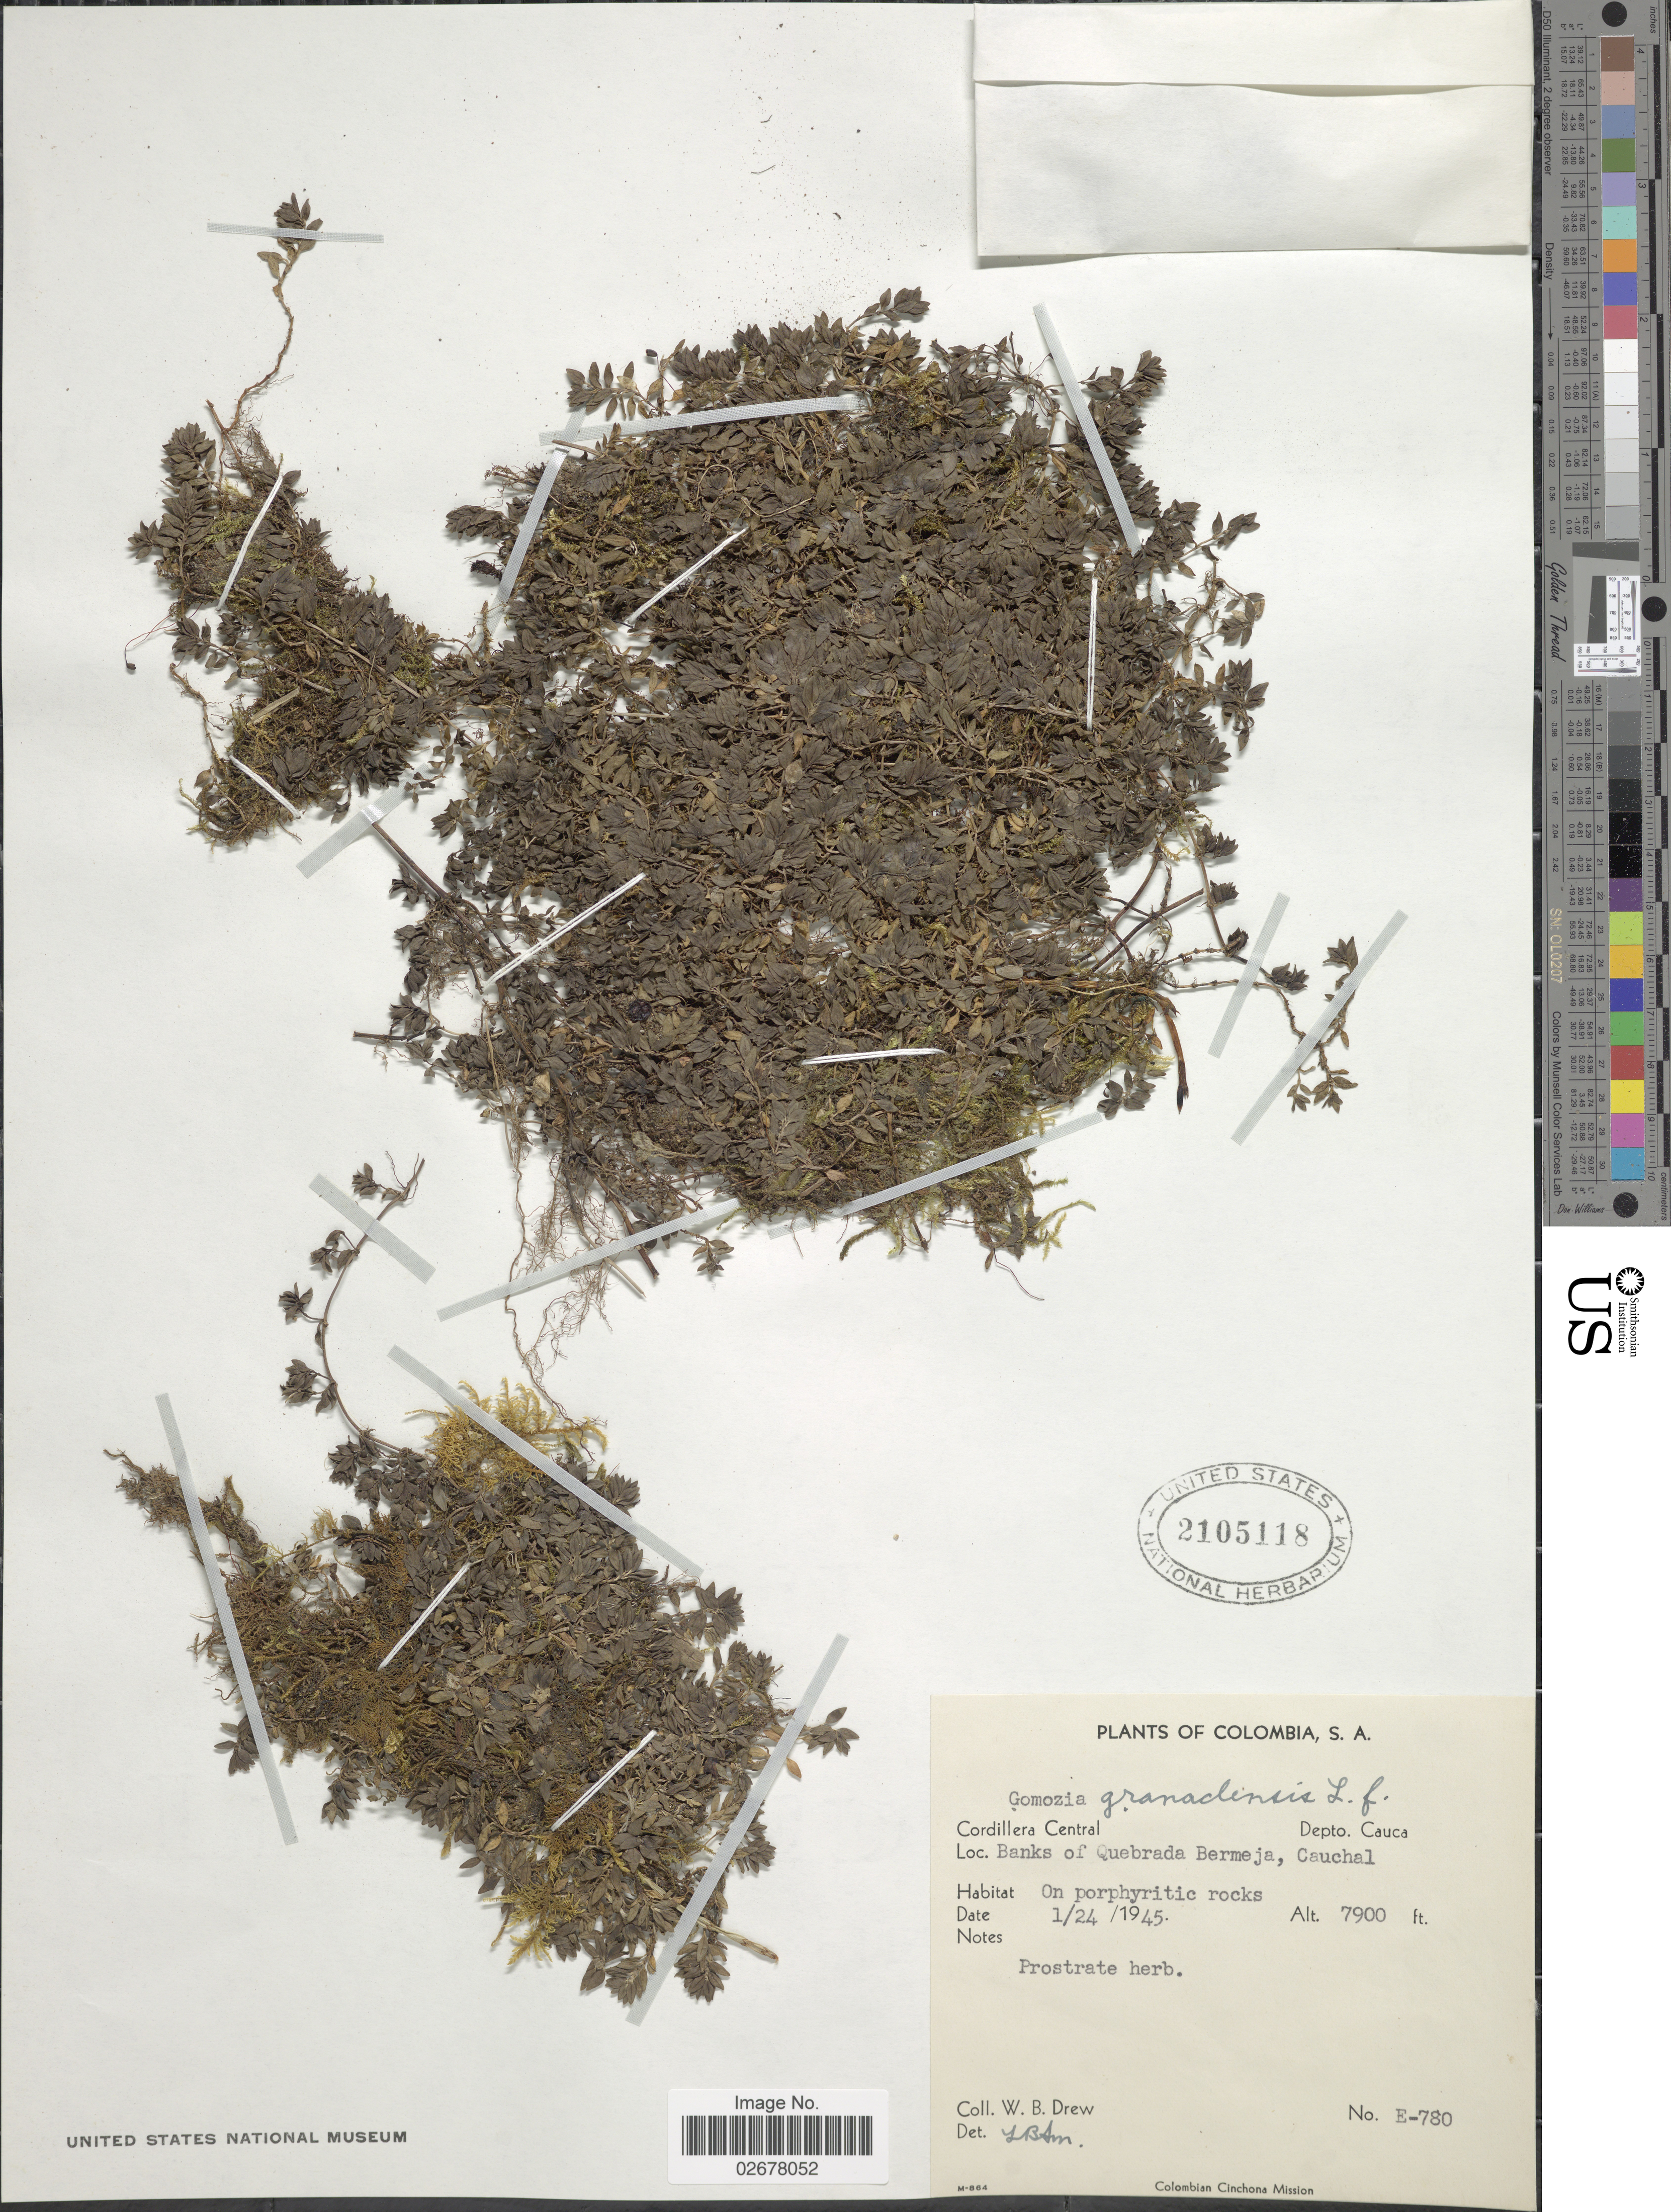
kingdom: Plantae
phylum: Tracheophyta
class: Magnoliopsida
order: Gentianales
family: Rubiaceae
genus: Nertera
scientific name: Nertera depressa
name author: Banks & Sol. ex Gaertn.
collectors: W. B. Drew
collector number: E-780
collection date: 1945-01-24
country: Colombia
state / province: Cauca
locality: Cordillera Central, Banks of Quebrada Bermeja, Cauchal, On porphyritic rocks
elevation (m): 2408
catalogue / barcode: US 2105118